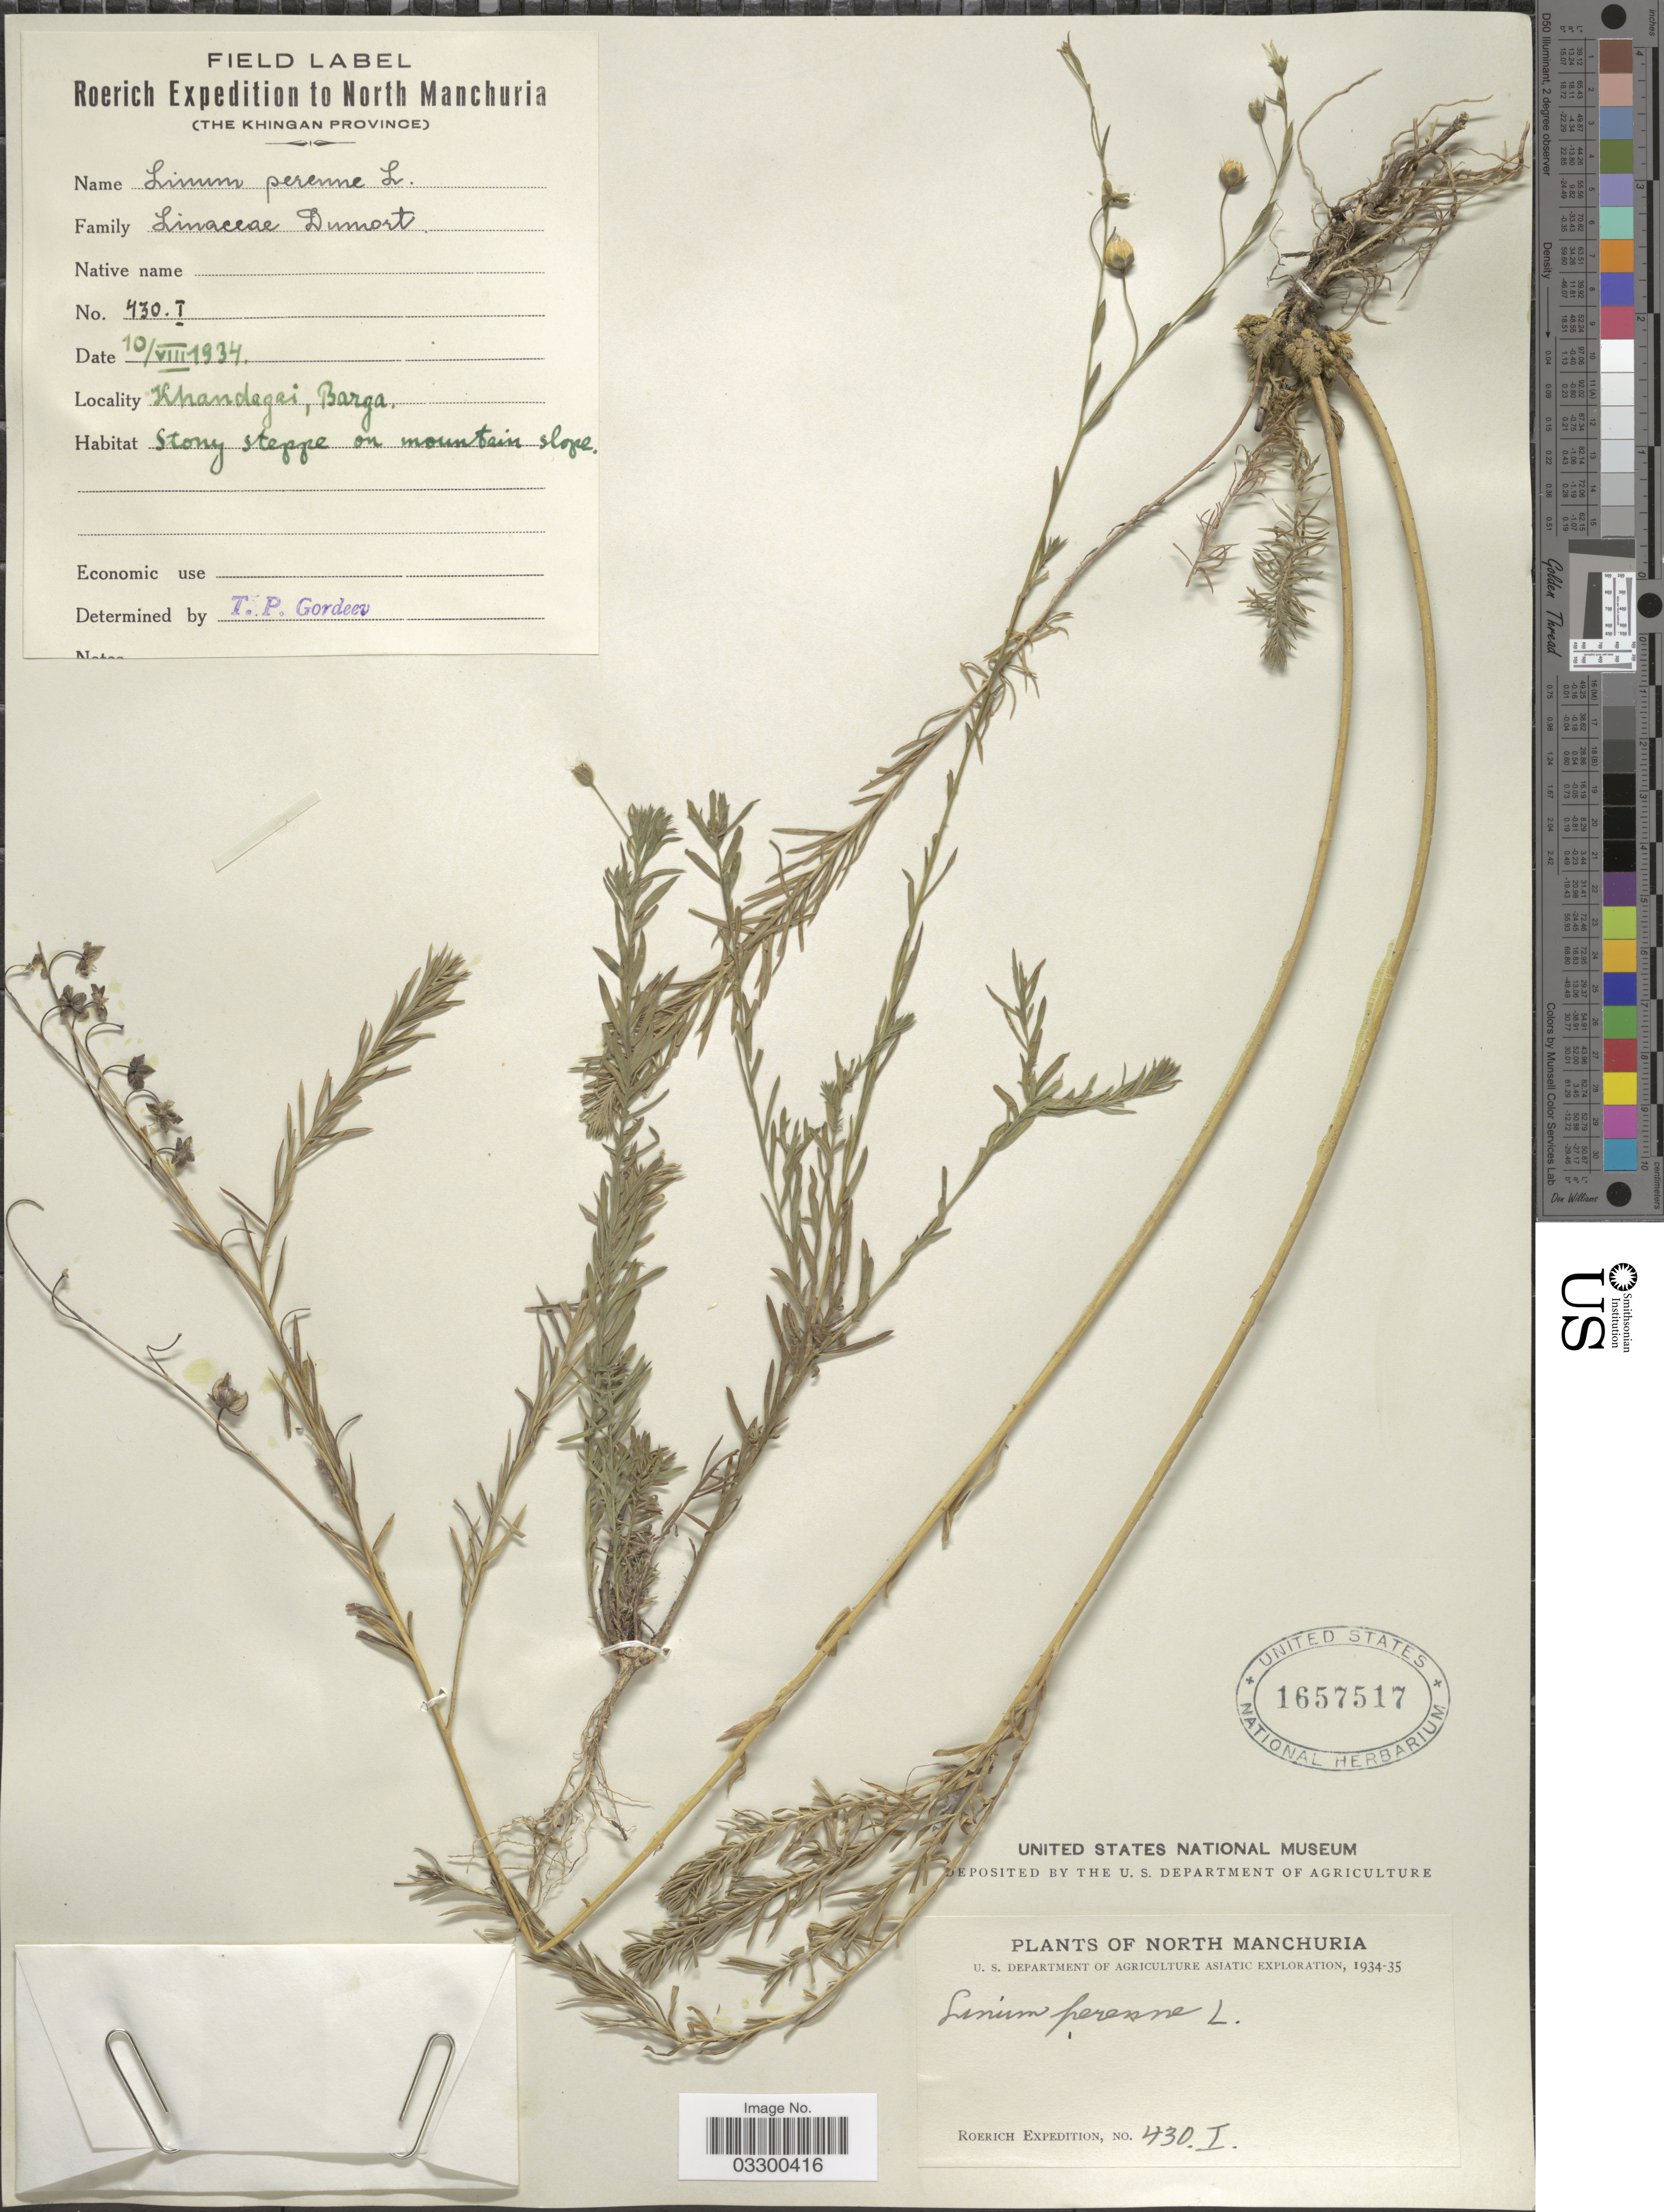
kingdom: Plantae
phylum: Tracheophyta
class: Magnoliopsida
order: Malpighiales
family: Linaceae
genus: Linum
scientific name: Linum perenne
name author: L.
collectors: Roerich Expedition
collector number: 430I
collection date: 1934-08-10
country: China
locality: North Manchuria (The Khingan Province). Khandagai, Barga.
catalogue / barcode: US 1657517